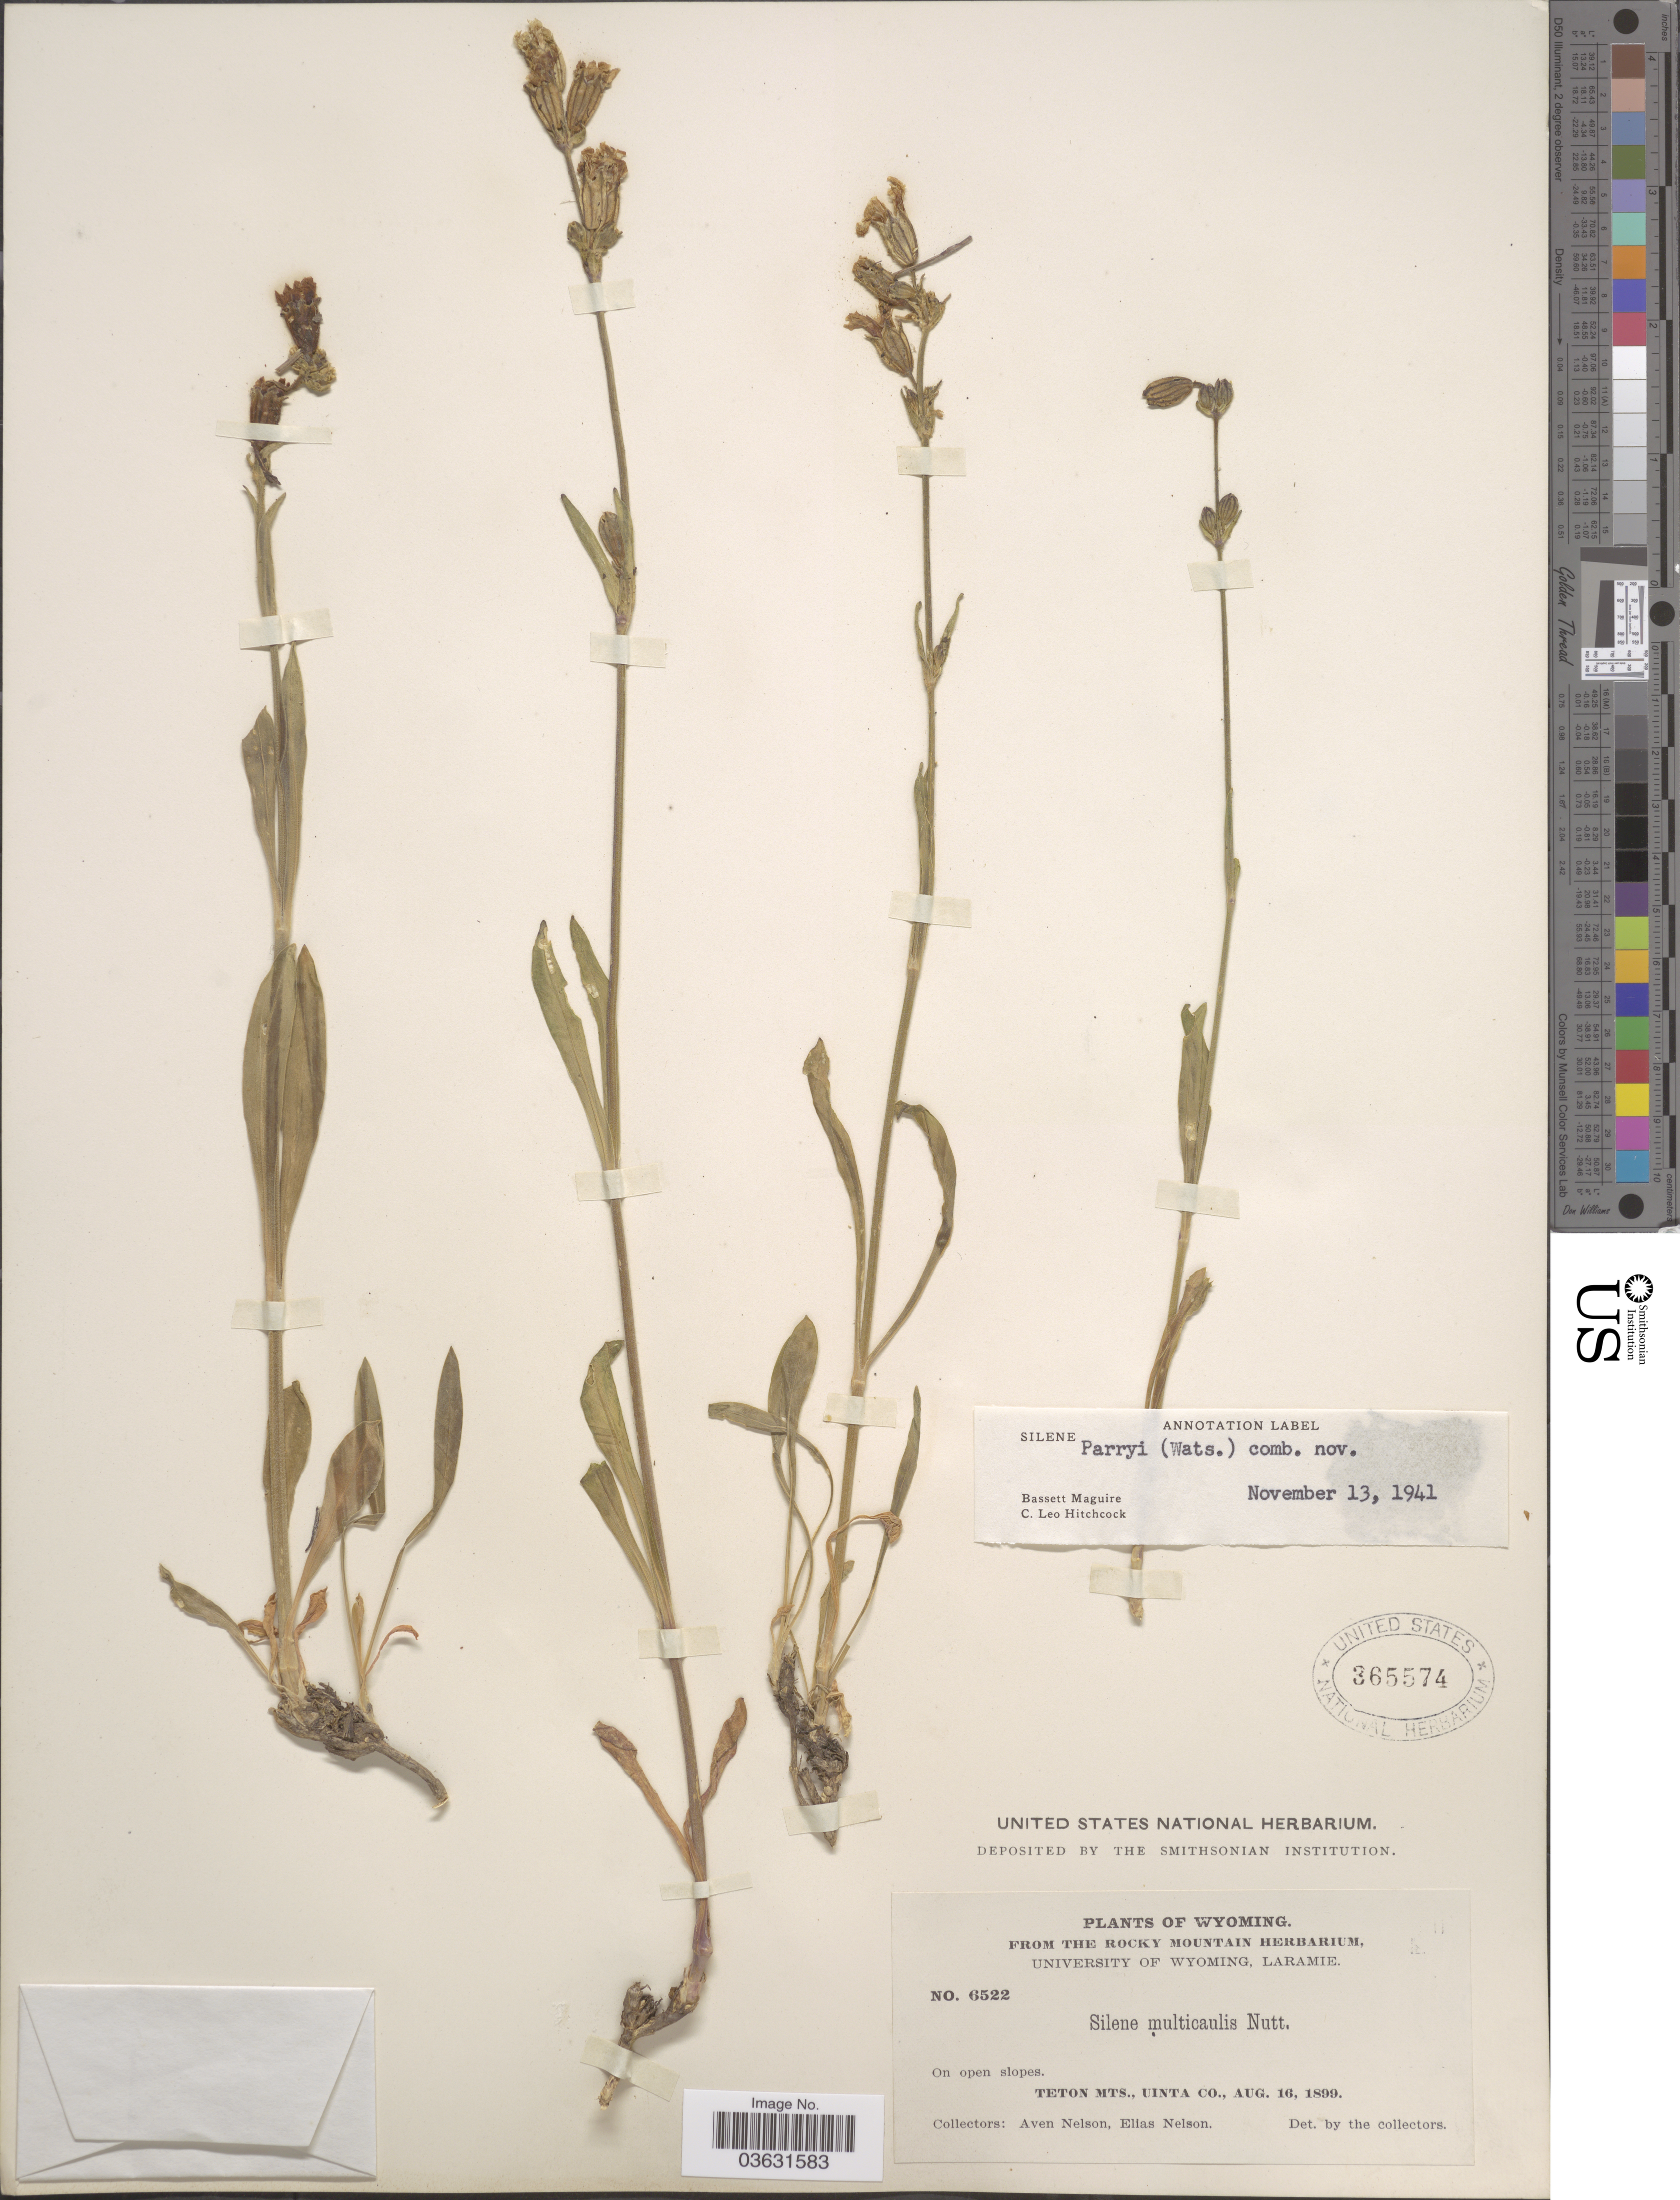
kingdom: Plantae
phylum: Tracheophyta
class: Magnoliopsida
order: Caryophyllales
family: Caryophyllaceae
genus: Silene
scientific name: Silene parryi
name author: (S. Watson) C.L. Hitchc. & Maguire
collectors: A. Nelson & E. Nelson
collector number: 6522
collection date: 1899-08-16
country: United States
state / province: Wyoming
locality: Teton Mts., Uinta Co.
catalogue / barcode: US 365574